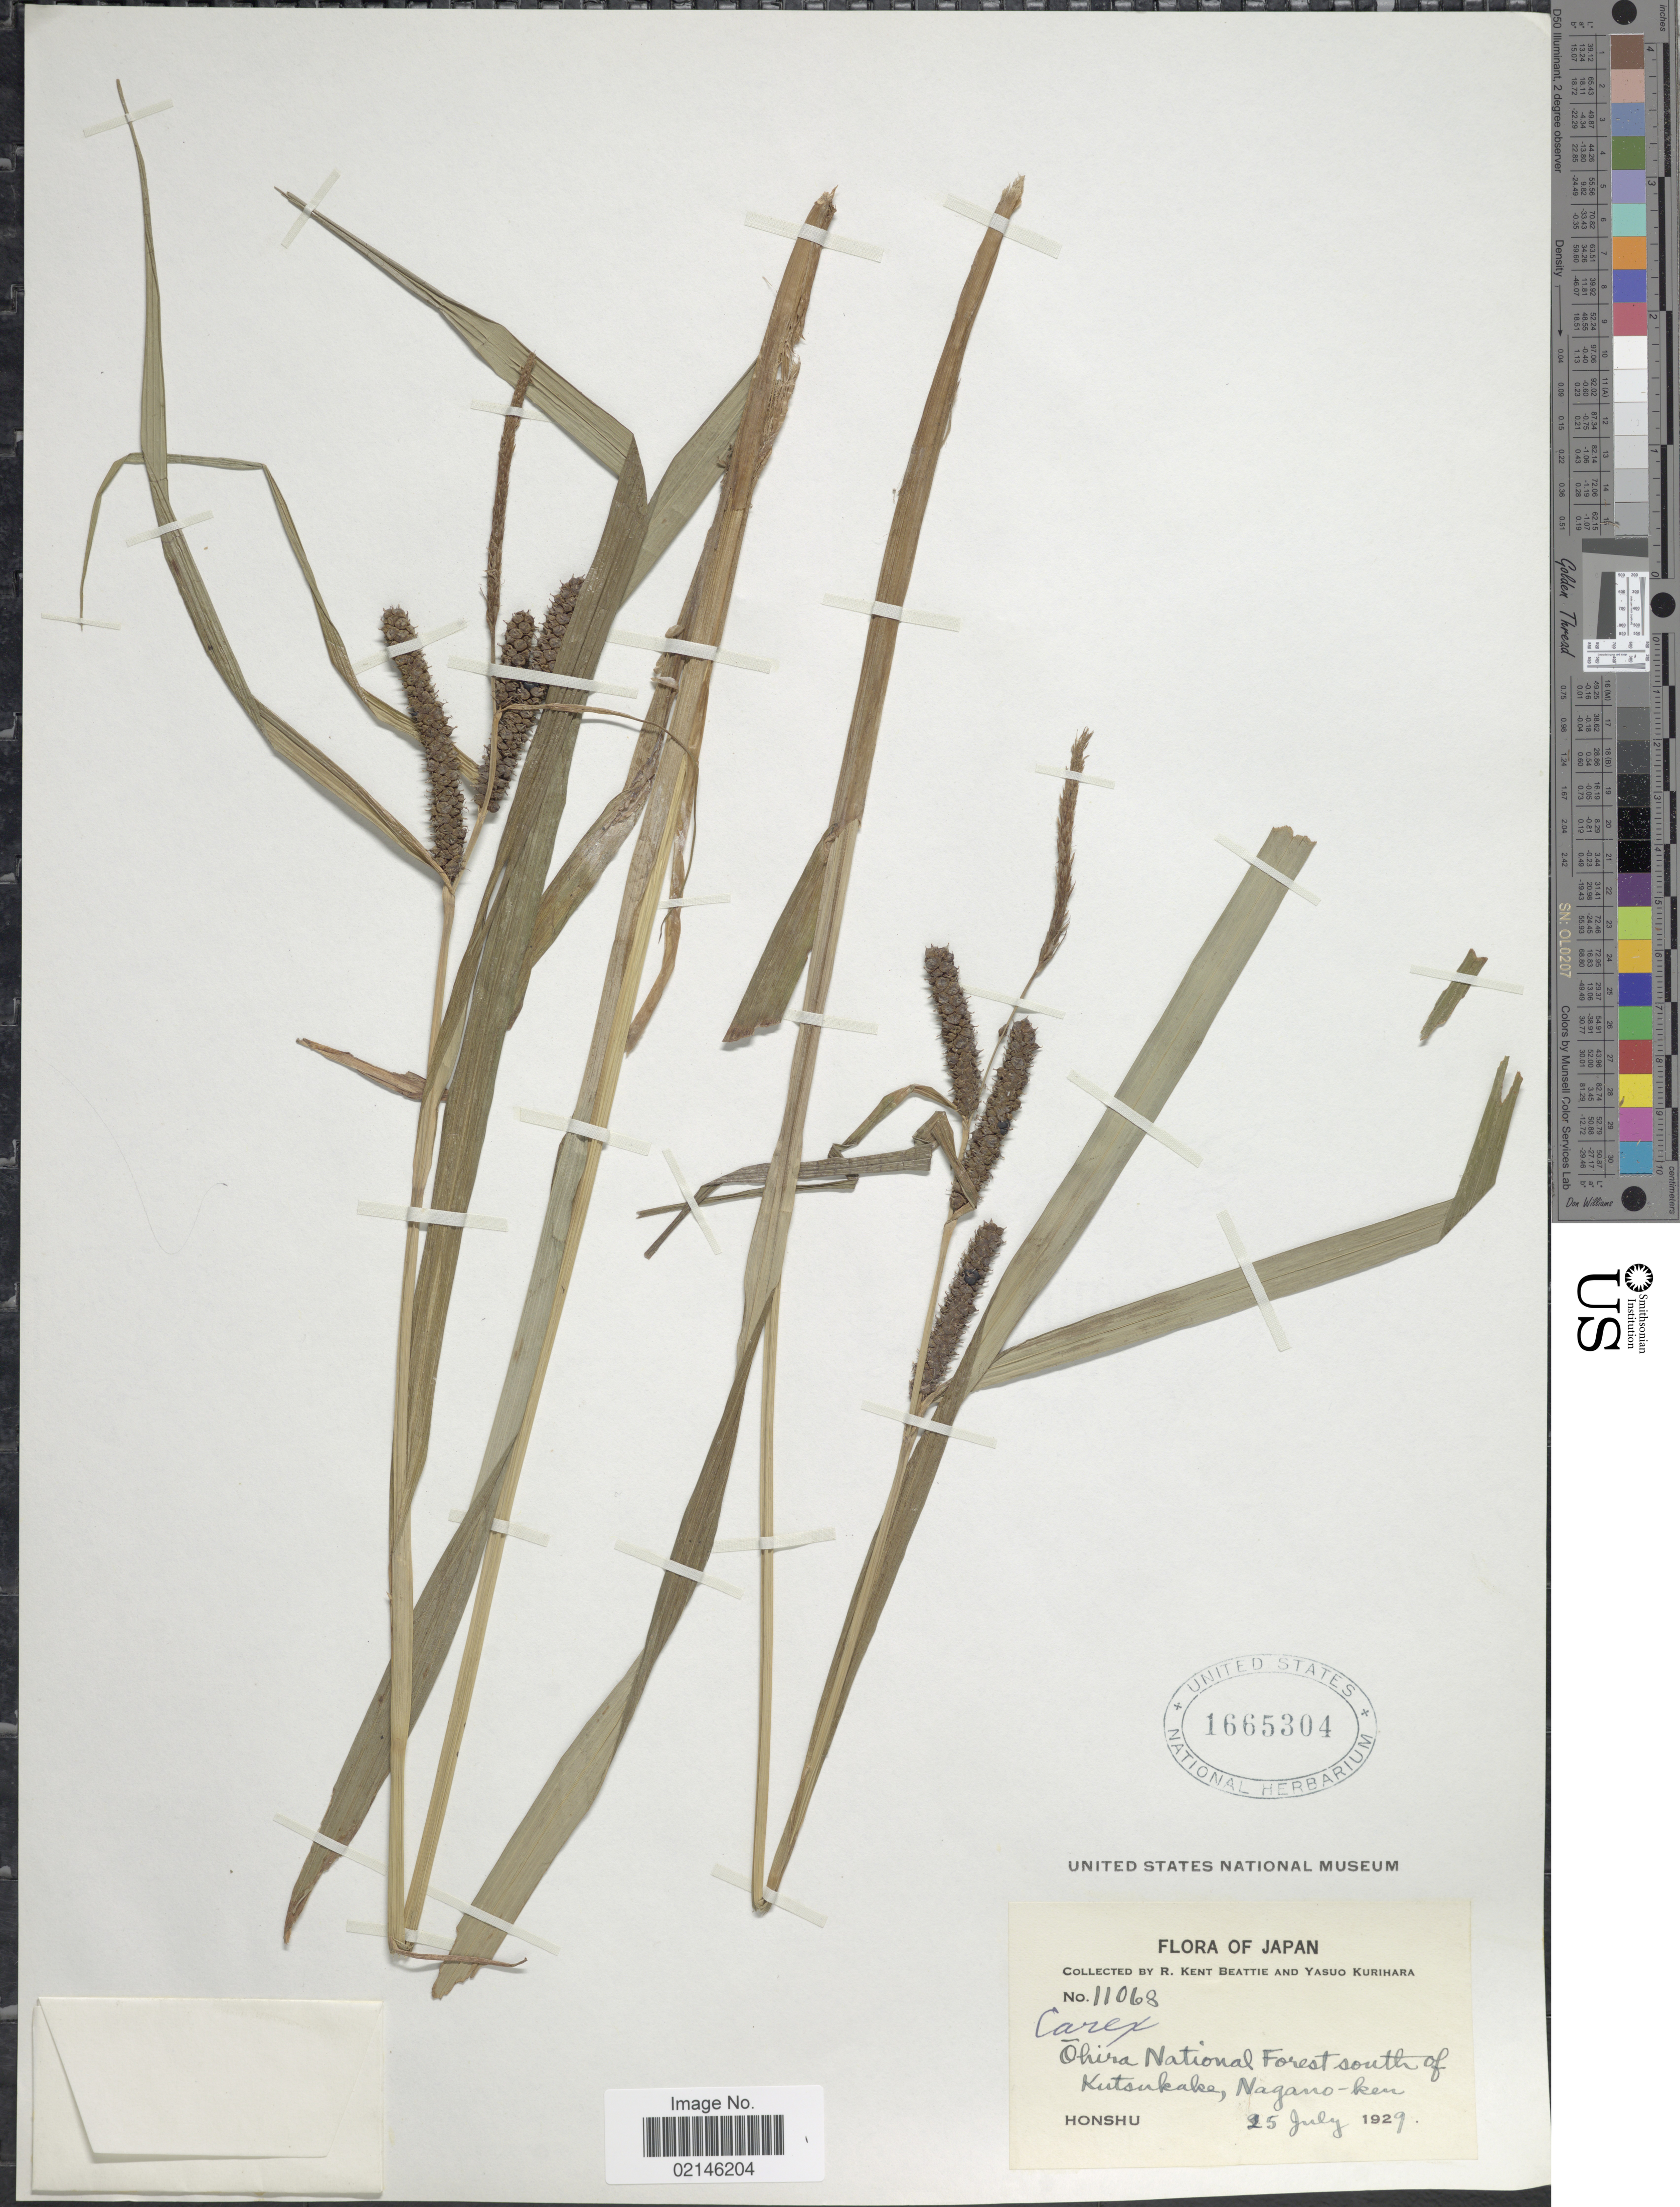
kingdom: Plantae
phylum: Tracheophyta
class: Liliopsida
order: Poales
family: Cyperaceae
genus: Carex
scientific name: Carex sp.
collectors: R. K. Beattie & Y. Kurihara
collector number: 11068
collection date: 1929-07-25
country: Japan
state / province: Nagano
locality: Ohira National Forest south of Kutsukake, Nagano-ken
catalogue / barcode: US 1665304